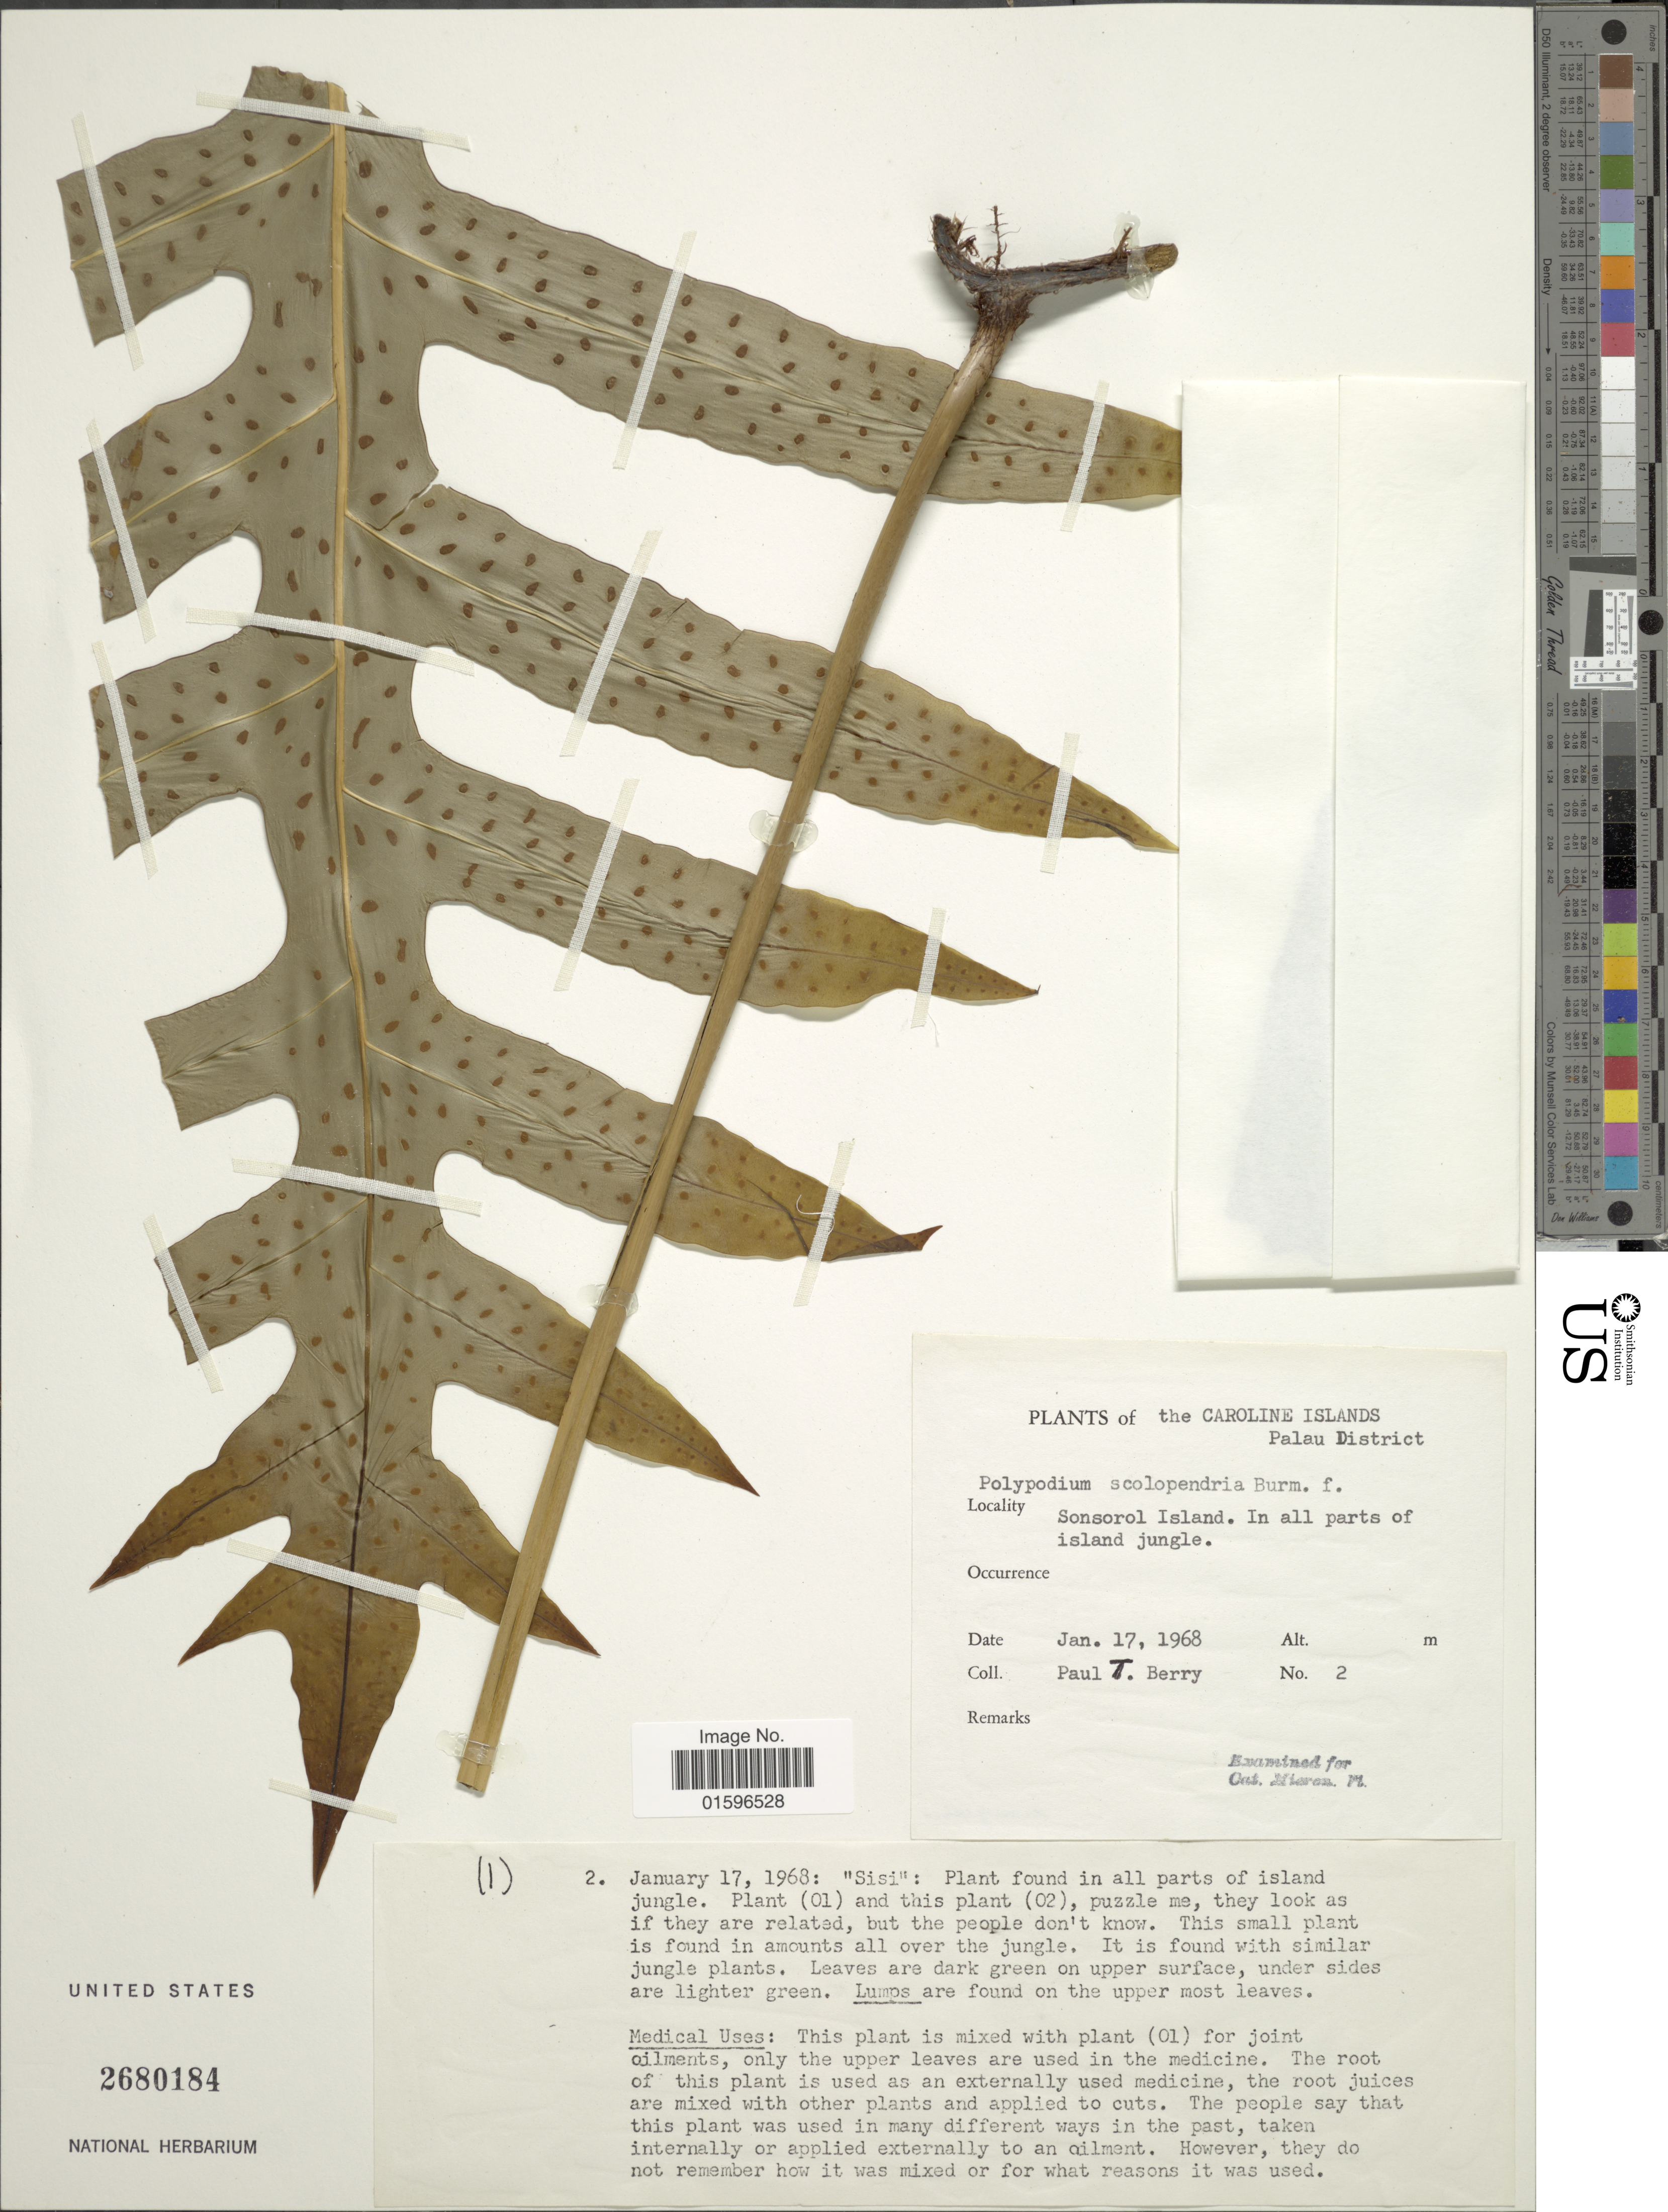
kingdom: Plantae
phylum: Tracheophyta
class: Polypodiopsida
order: Polypodiales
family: Polypodiaceae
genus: Polypodium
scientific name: Polypodium scolopendria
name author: Burm. f.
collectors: P. T. Berry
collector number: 2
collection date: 1968-01-17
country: Palau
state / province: Belau Outliers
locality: Carolines Islands, Palau District, Sonsoral Island, in all parts of island jungle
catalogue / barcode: US 2680184